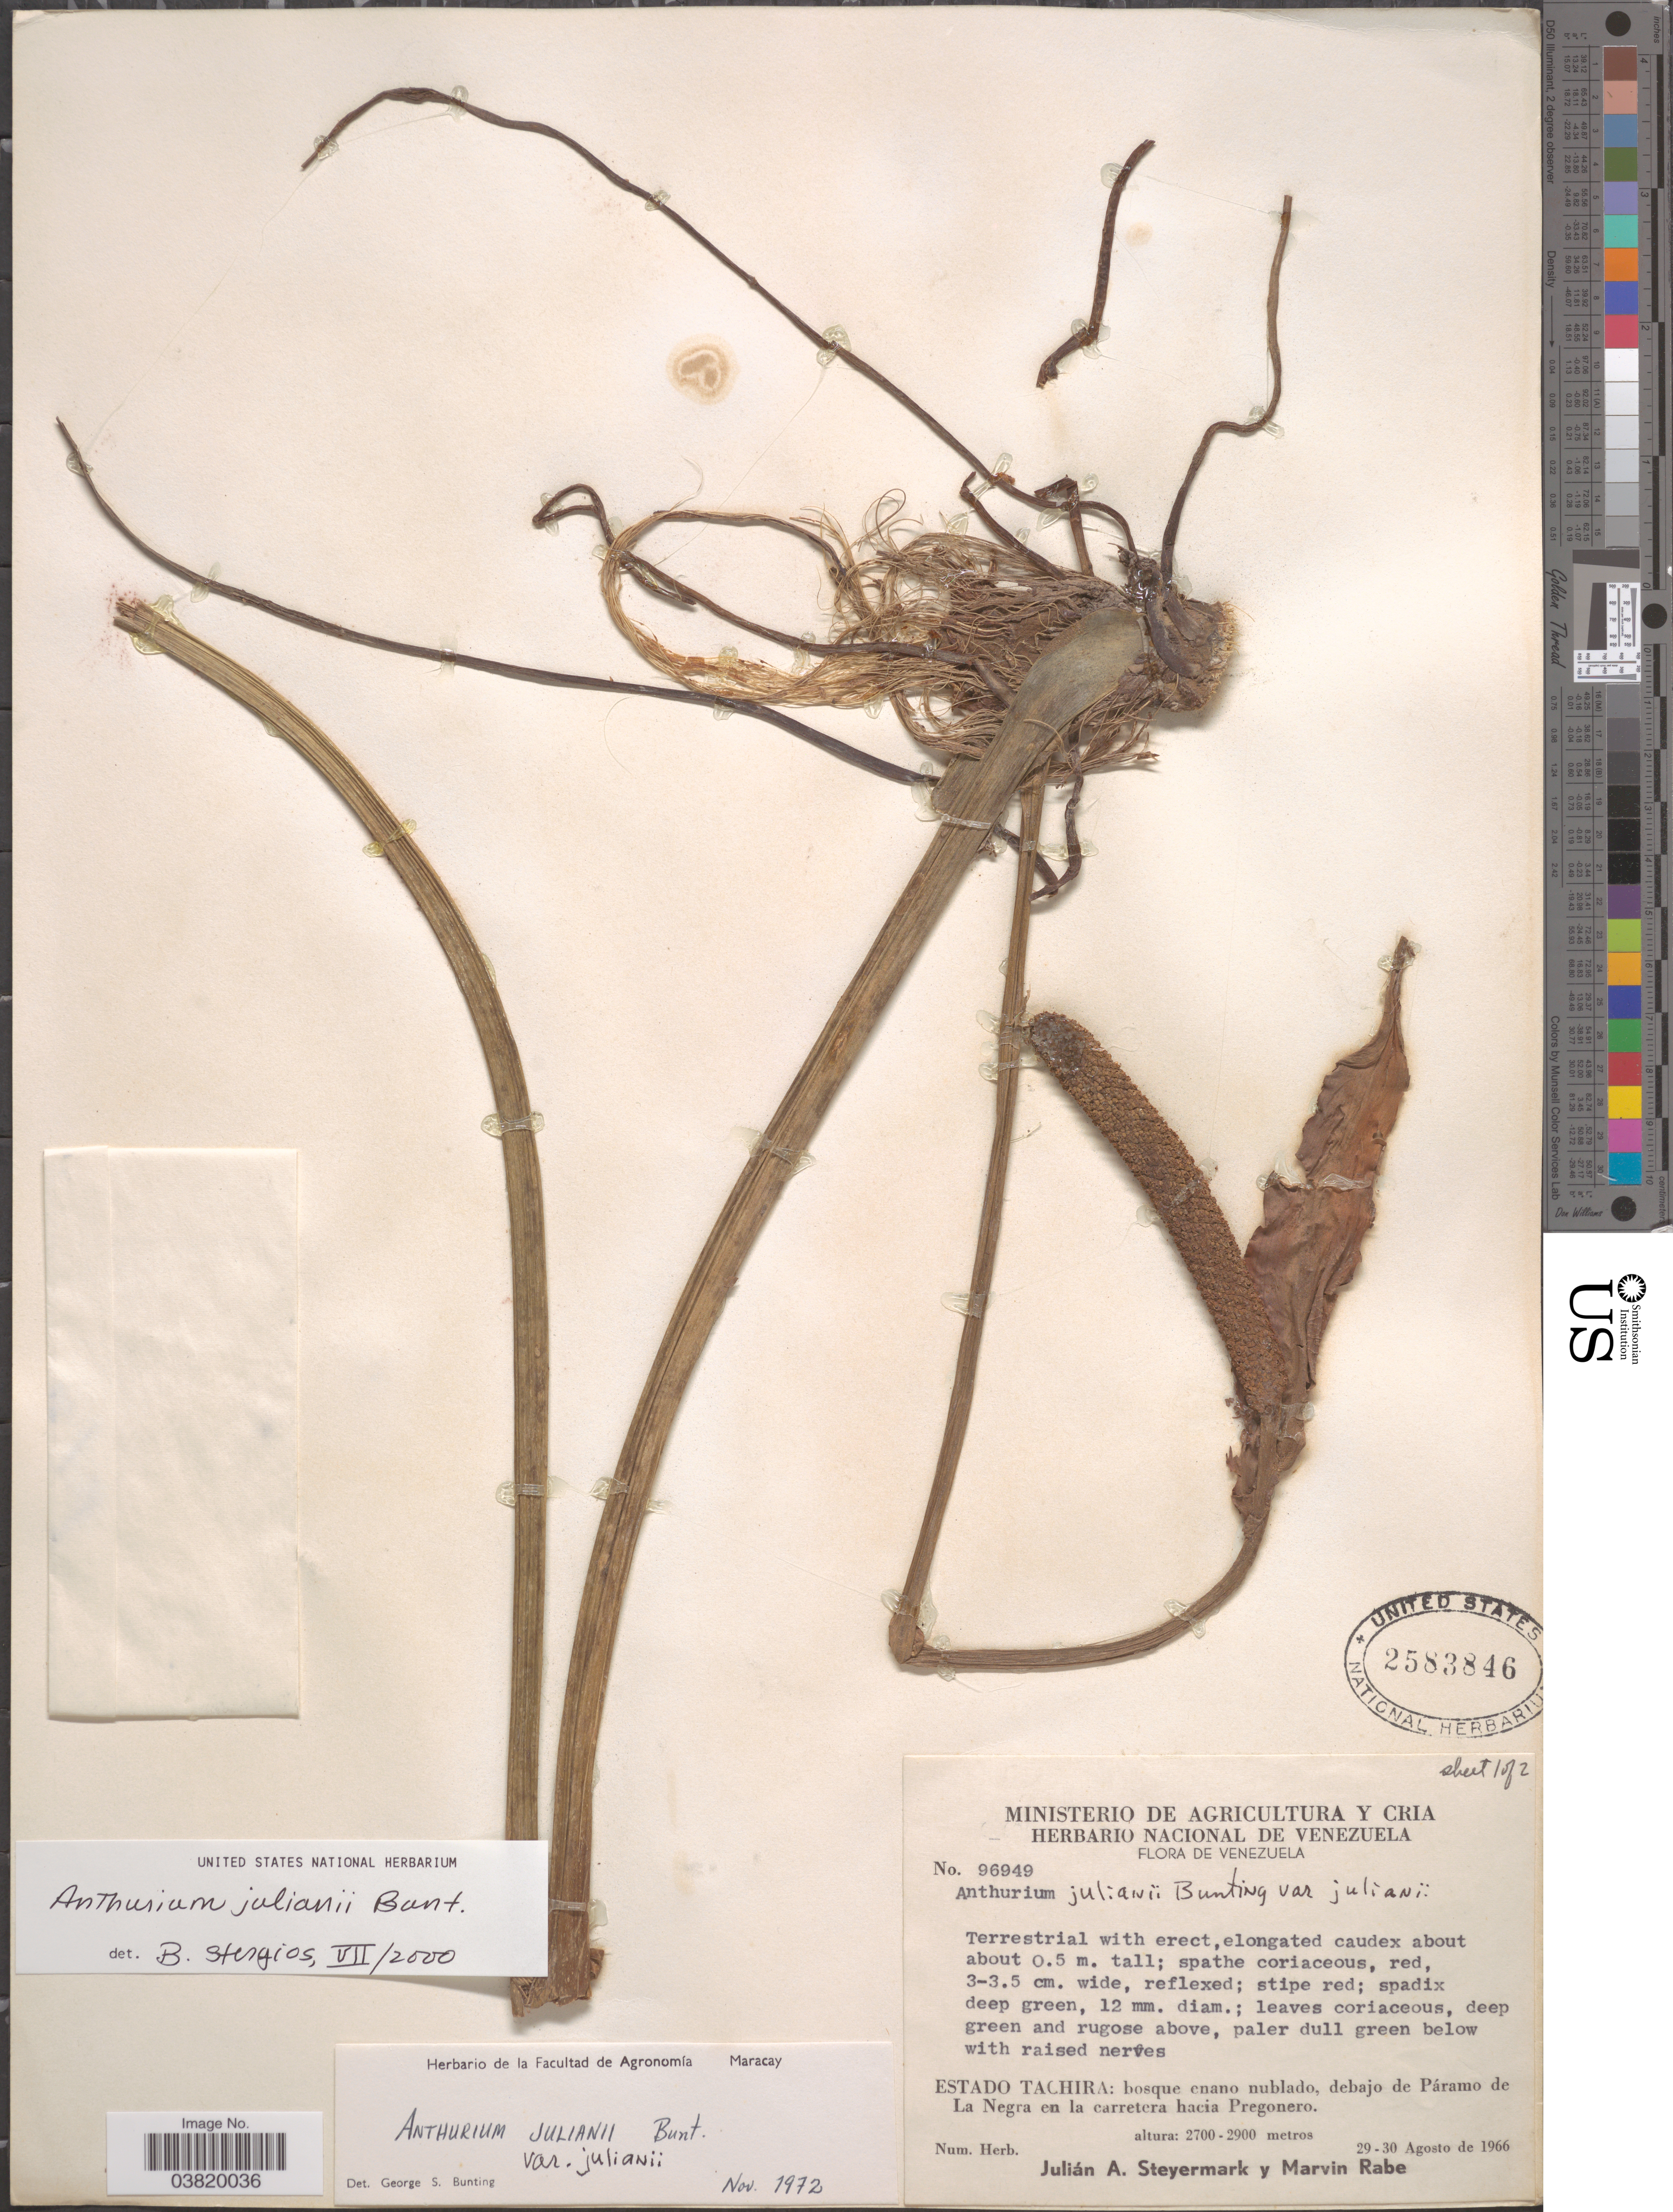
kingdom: Plantae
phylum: Tracheophyta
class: Liliopsida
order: Alismatales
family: Araceae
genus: Anthurium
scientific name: Anthurium julianii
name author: G.S. Bunting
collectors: J. Steyermark & M. Rabe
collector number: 96949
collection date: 1966-08-29/1966-08-30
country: Venezuela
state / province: Tachira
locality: Bosque enano nublado, debajo de Páramo de La Negra en la carretera hacia Pregonero.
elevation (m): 2700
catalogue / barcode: US 2583846